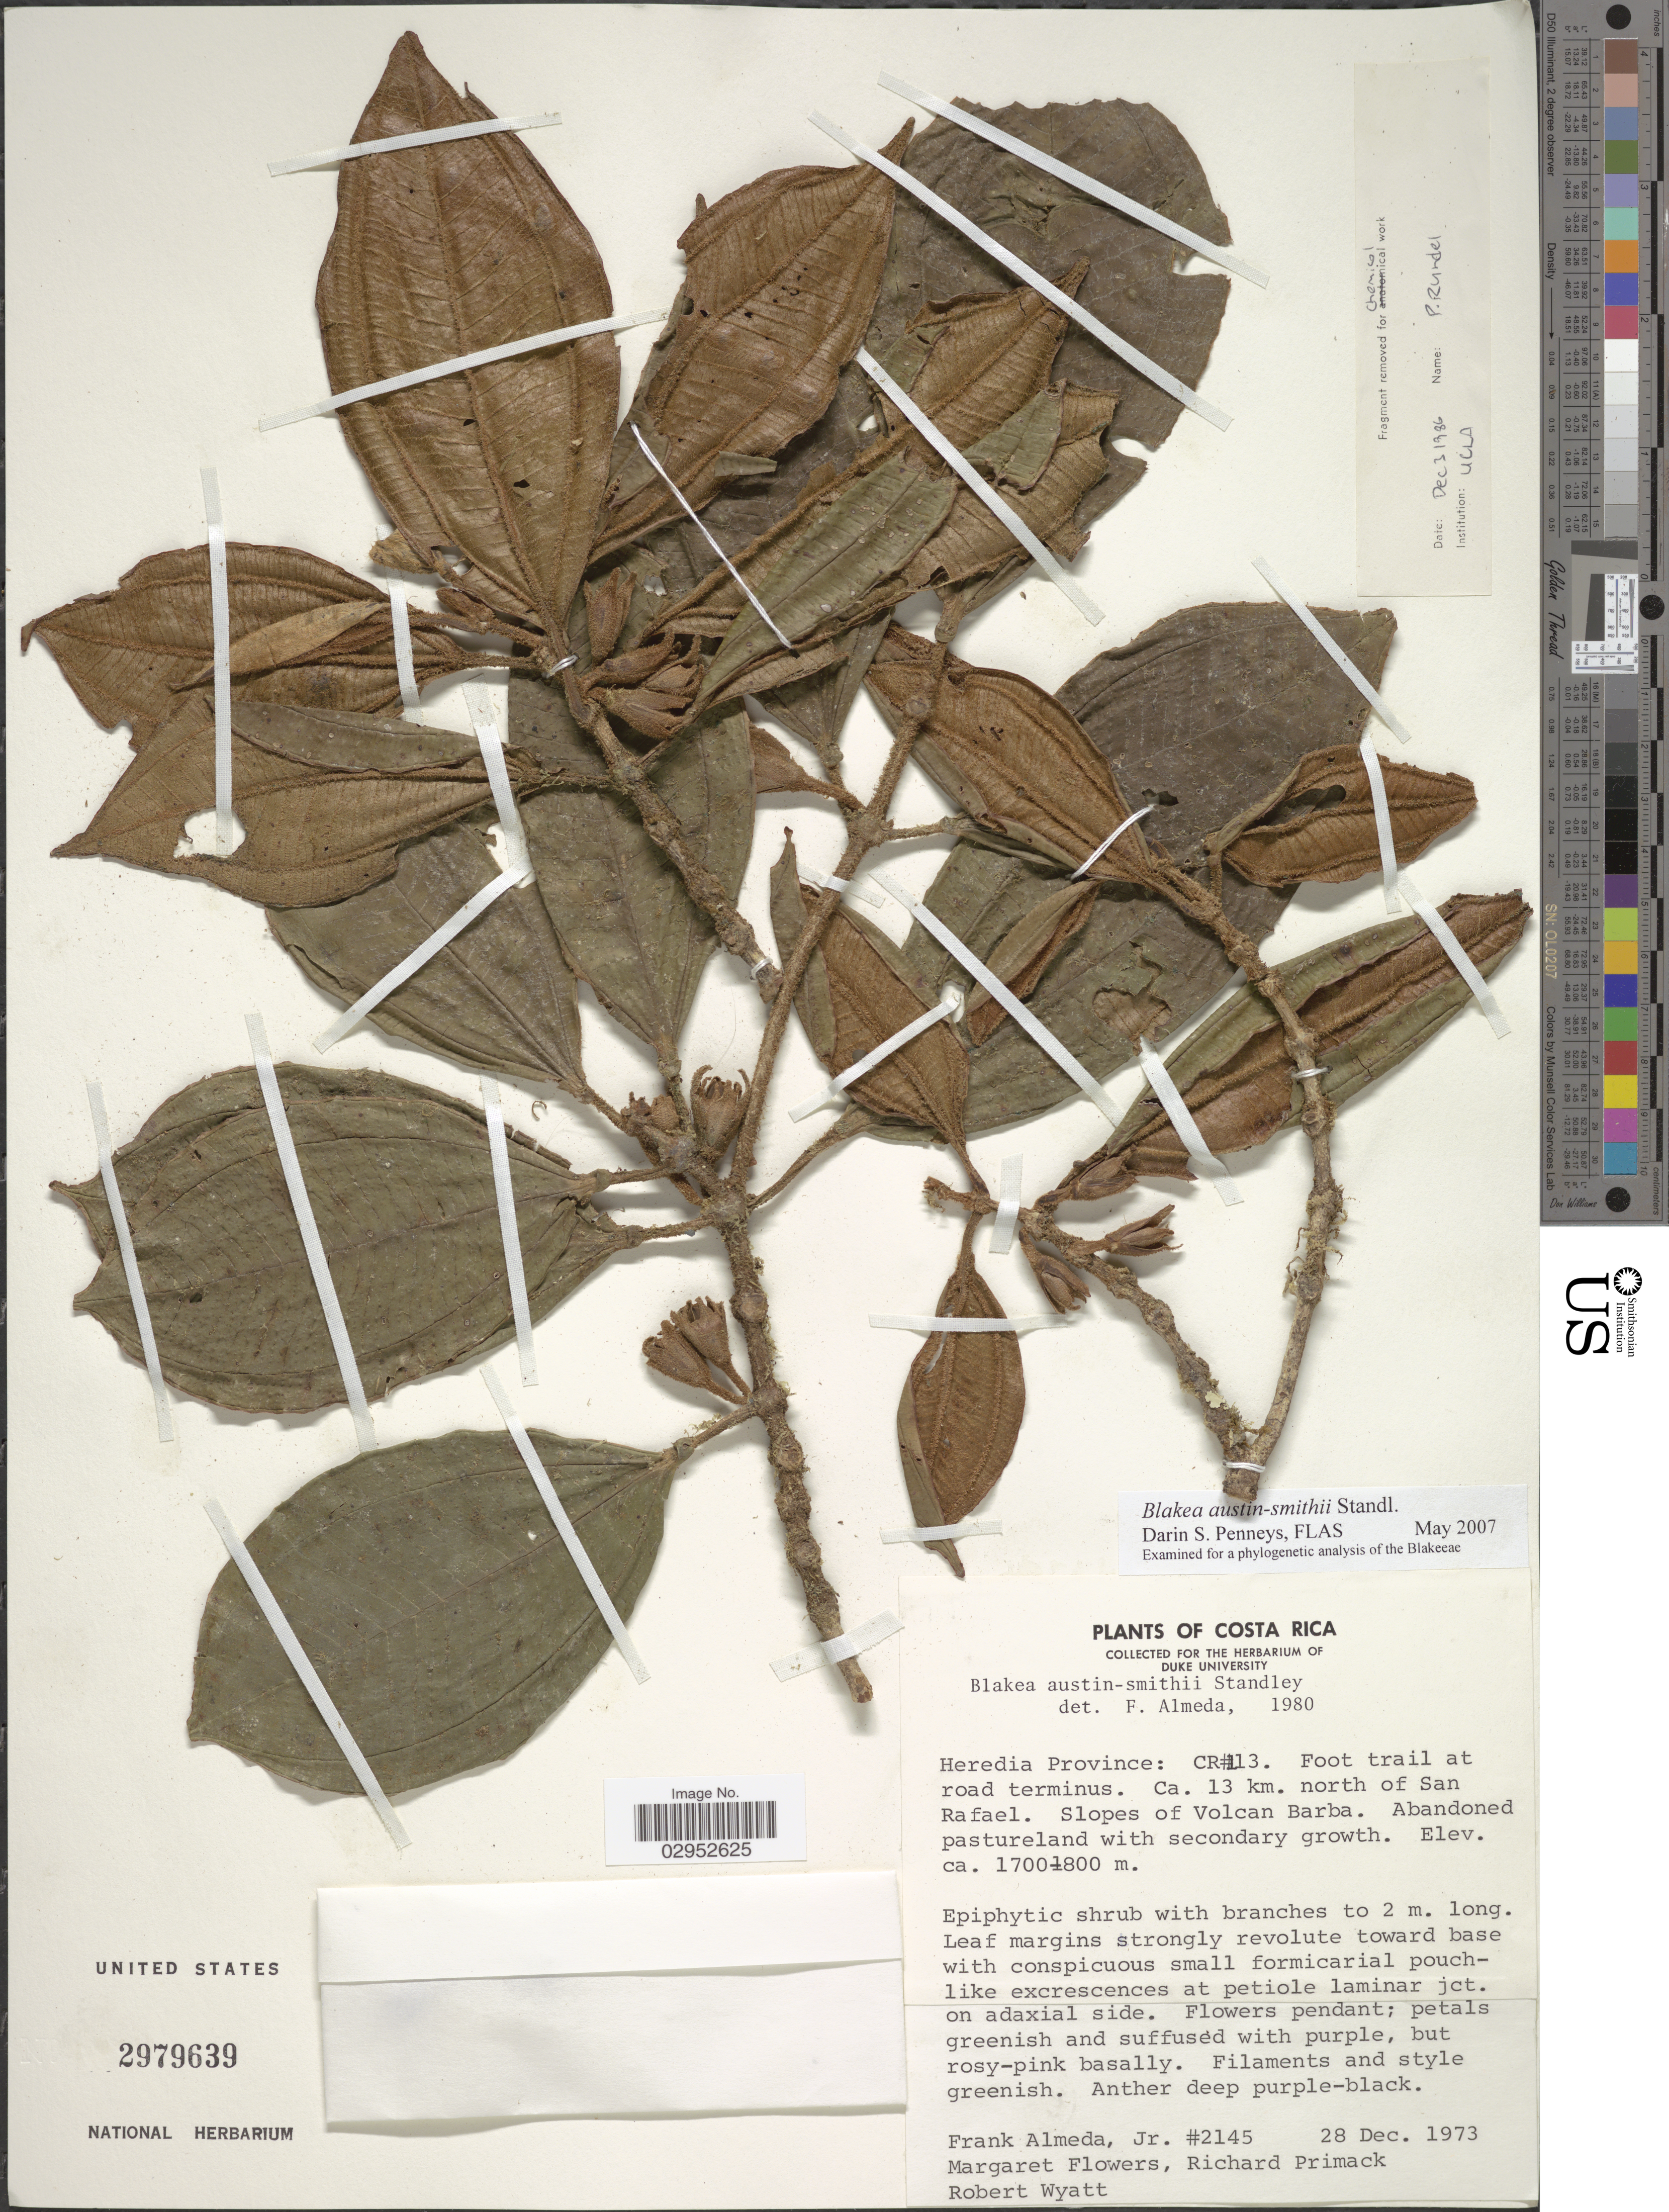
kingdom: Plantae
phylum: Tracheophyta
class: Magnoliopsida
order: Myrtales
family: Melastomataceae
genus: Blakea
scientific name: Blakea austin-smithii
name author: Standl.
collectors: F. Almeda, M. Flowers, R. Primack & R. Wyatt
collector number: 2145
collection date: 1973-12-28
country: Costa Rica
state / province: Heredia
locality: CR#13. Foot trail at road terminus. Ca. 13 km. north of San Rafael. Slopes of Volcan Barba.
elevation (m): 1700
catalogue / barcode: US 2979639